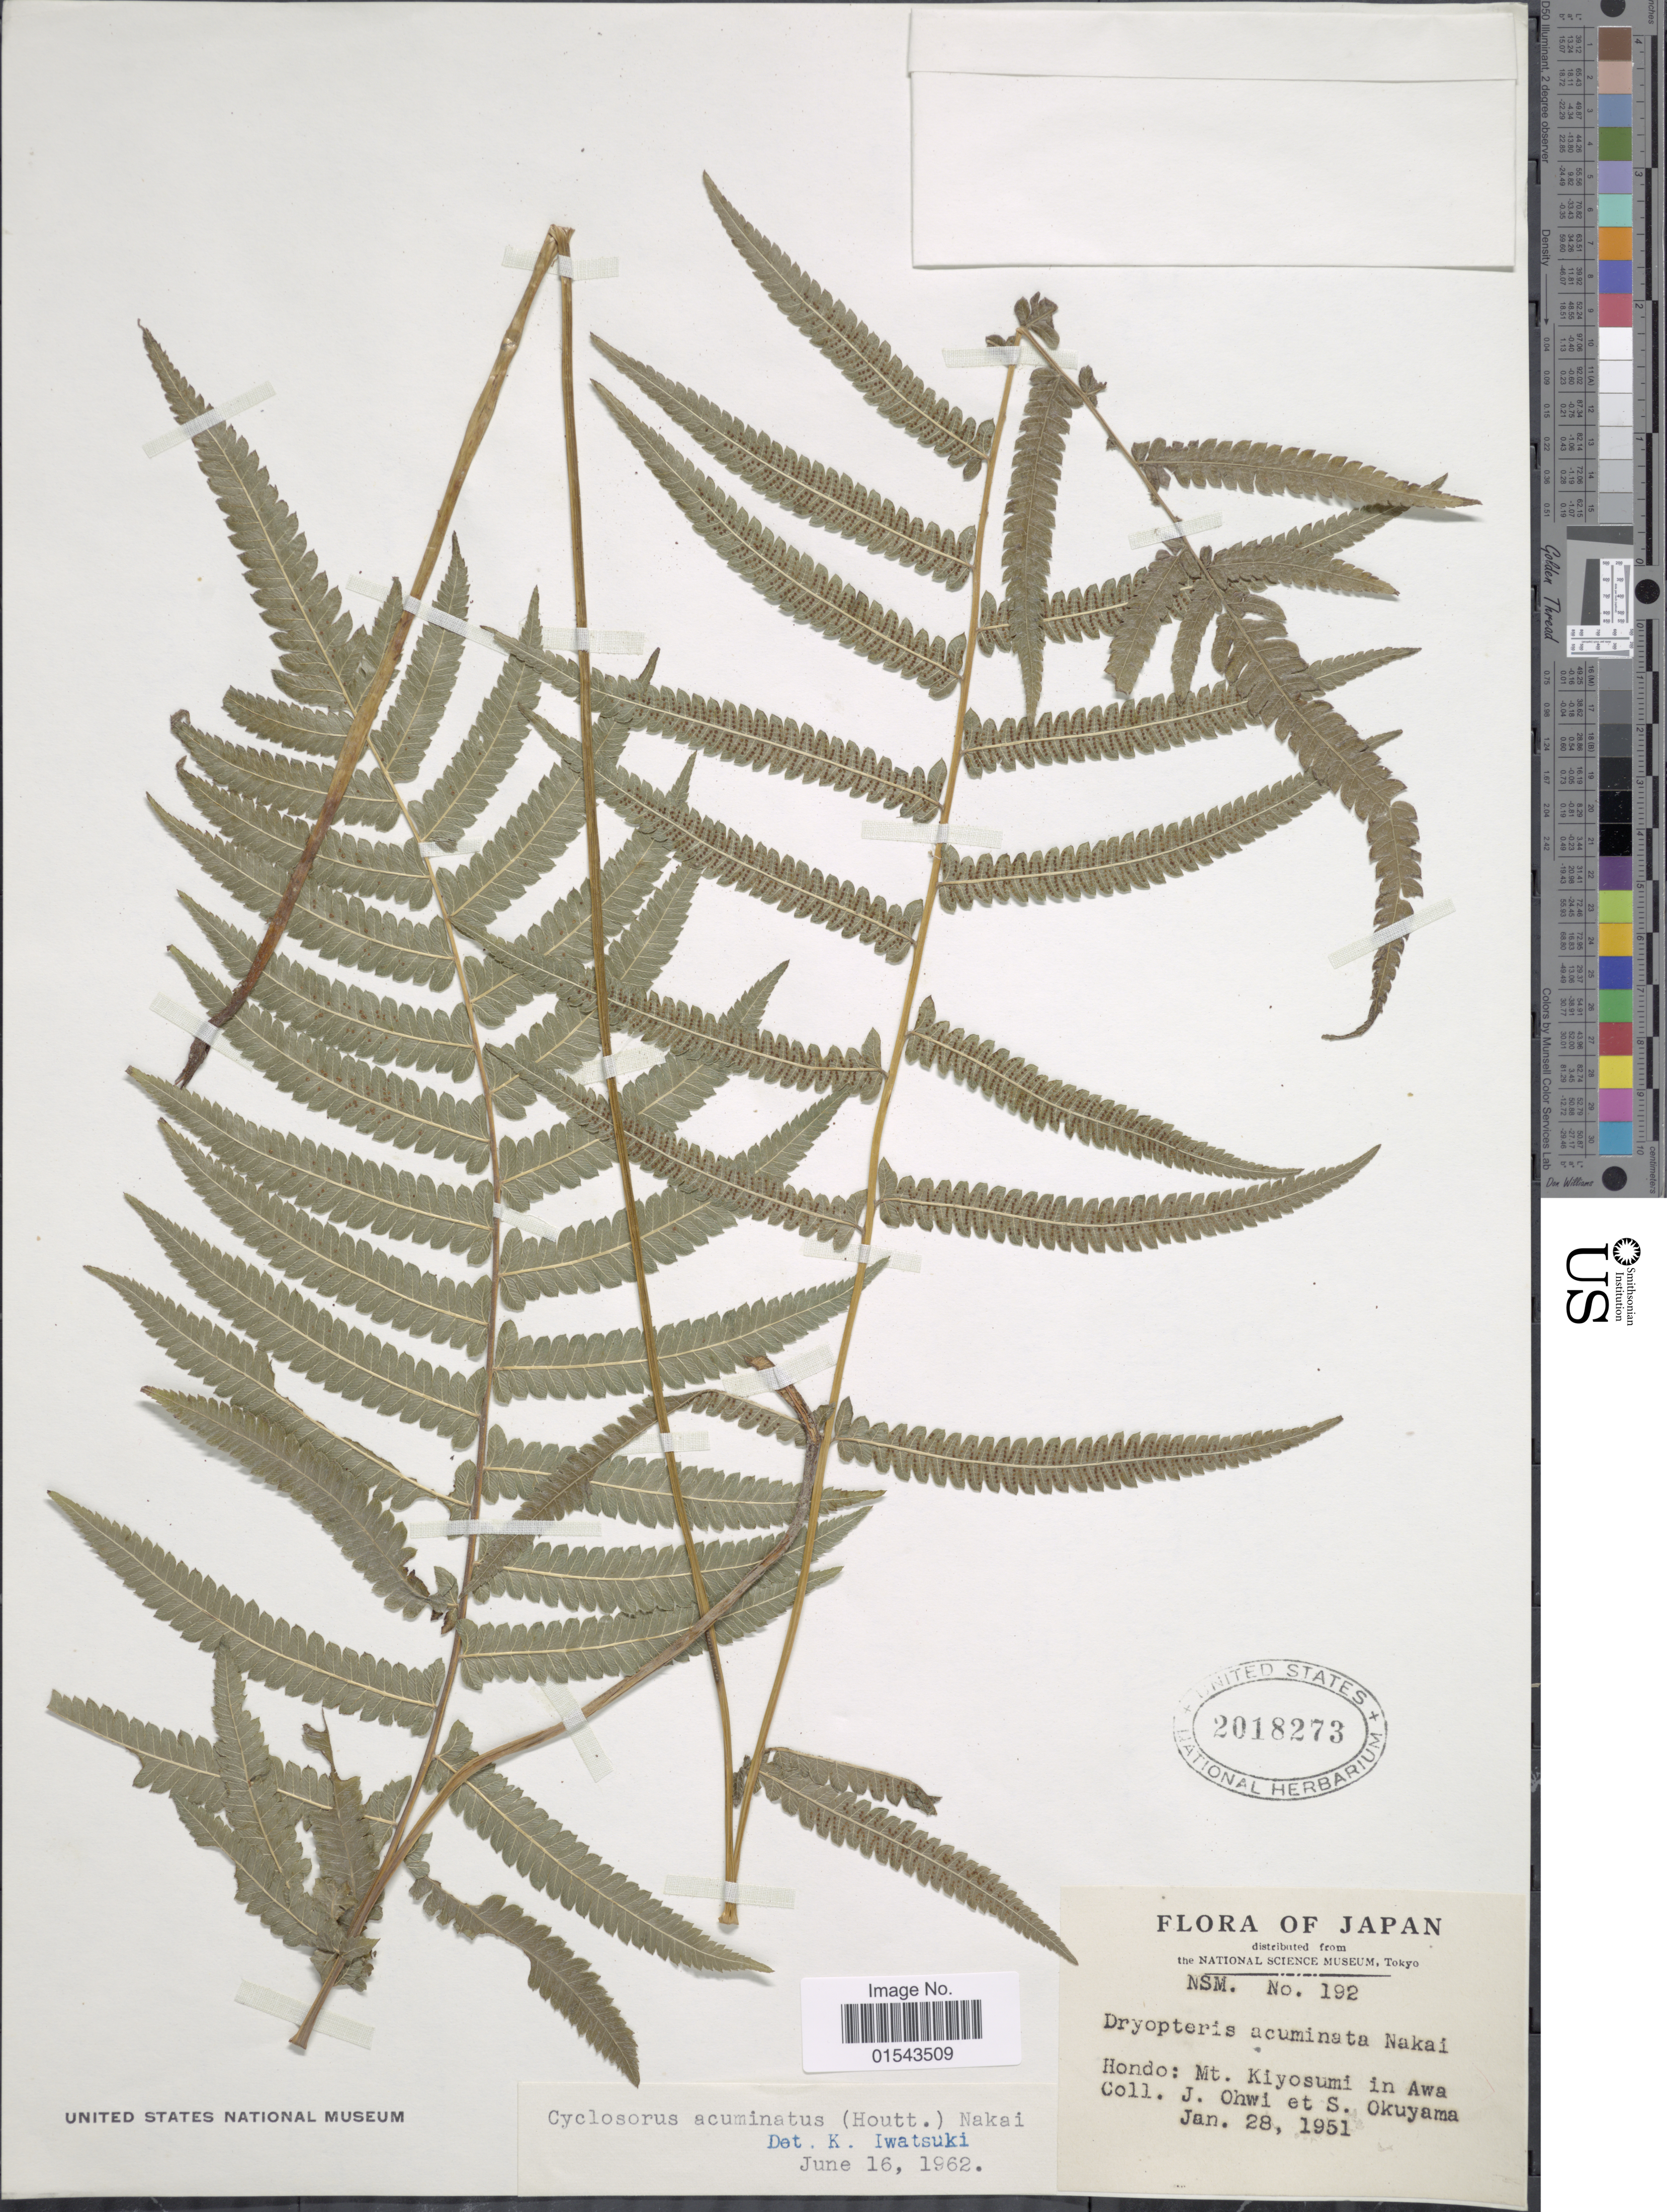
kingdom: Plantae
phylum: Tracheophyta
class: Polypodiopsida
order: Polypodiales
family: Thelypteridaceae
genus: Christella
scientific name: Christella acuminata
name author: (Houtt.) H. Lév.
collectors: J. Ohwi & S. Okuyama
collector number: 192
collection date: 1951-06-28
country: Japan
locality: Hondo: mt. Kiyosumi in Awa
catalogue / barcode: US 2018273